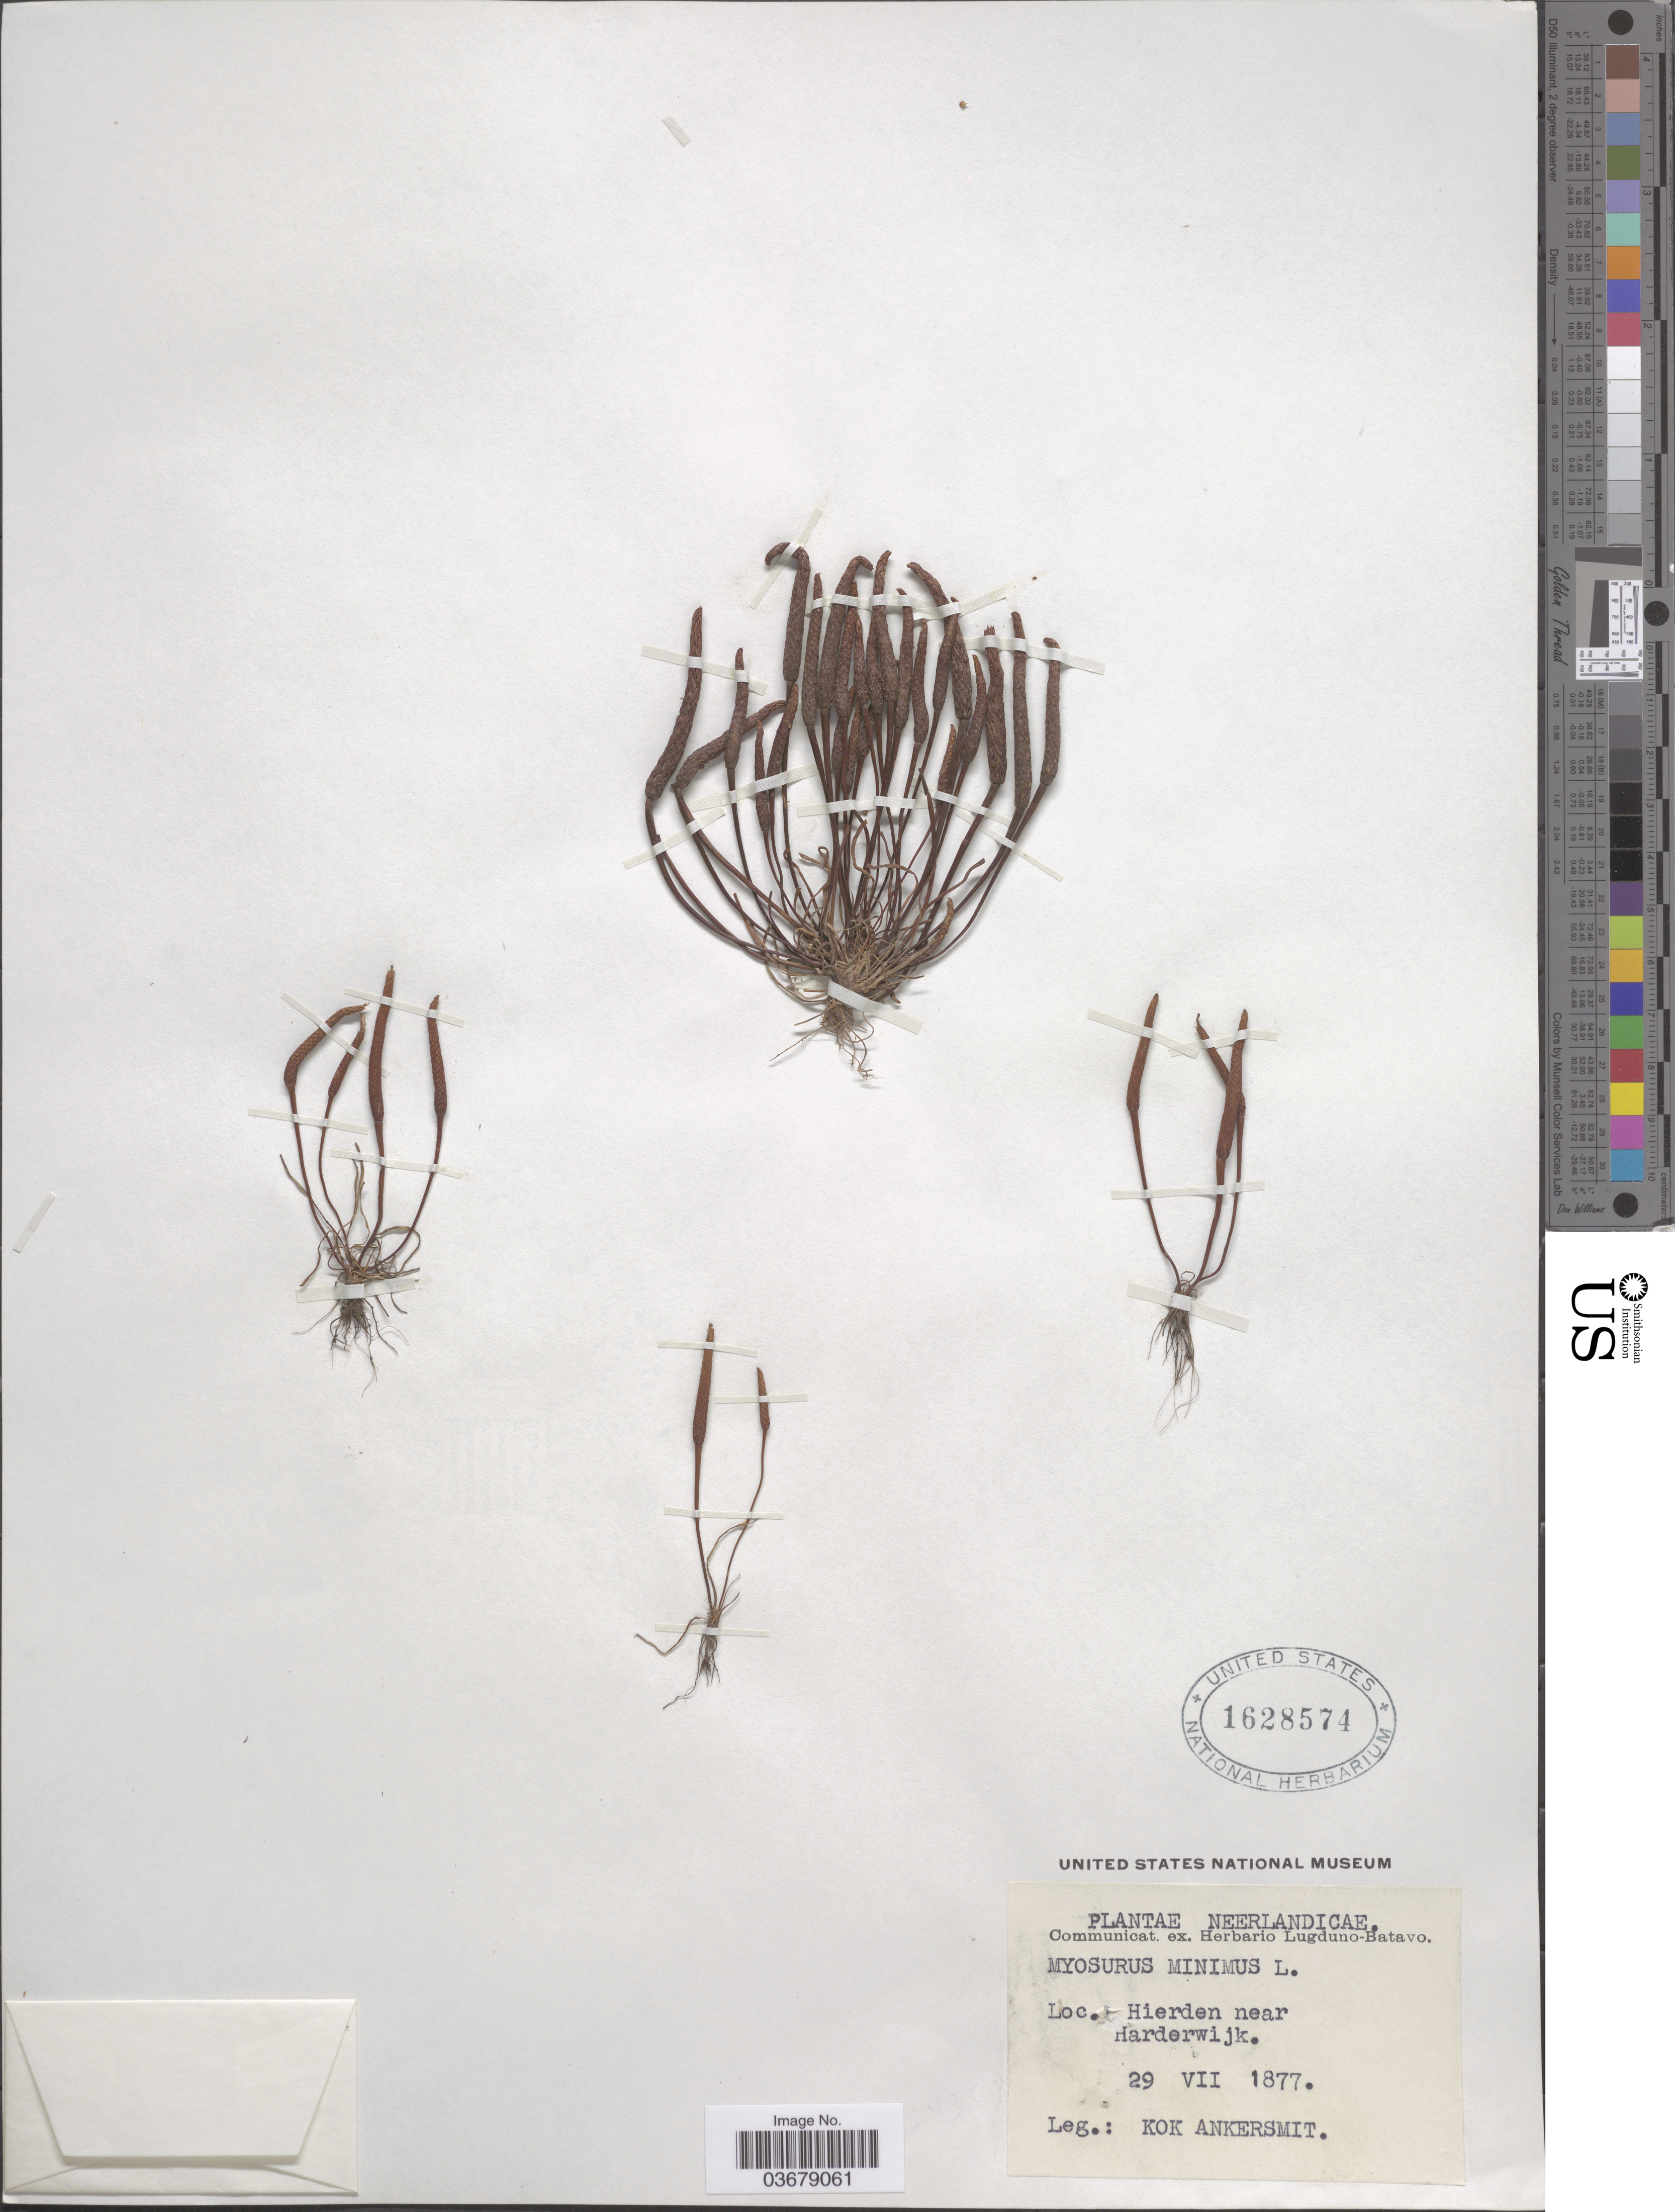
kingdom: Plantae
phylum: Tracheophyta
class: Magnoliopsida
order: Ranunculales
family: Ranunculaceae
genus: Myosurus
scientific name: Myosurus minimus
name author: L.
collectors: Kok Ankersmit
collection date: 1877-07-29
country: Netherlands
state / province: Gelderland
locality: Neerlandicae. Hierden near Harderwijk.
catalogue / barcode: US 1628574